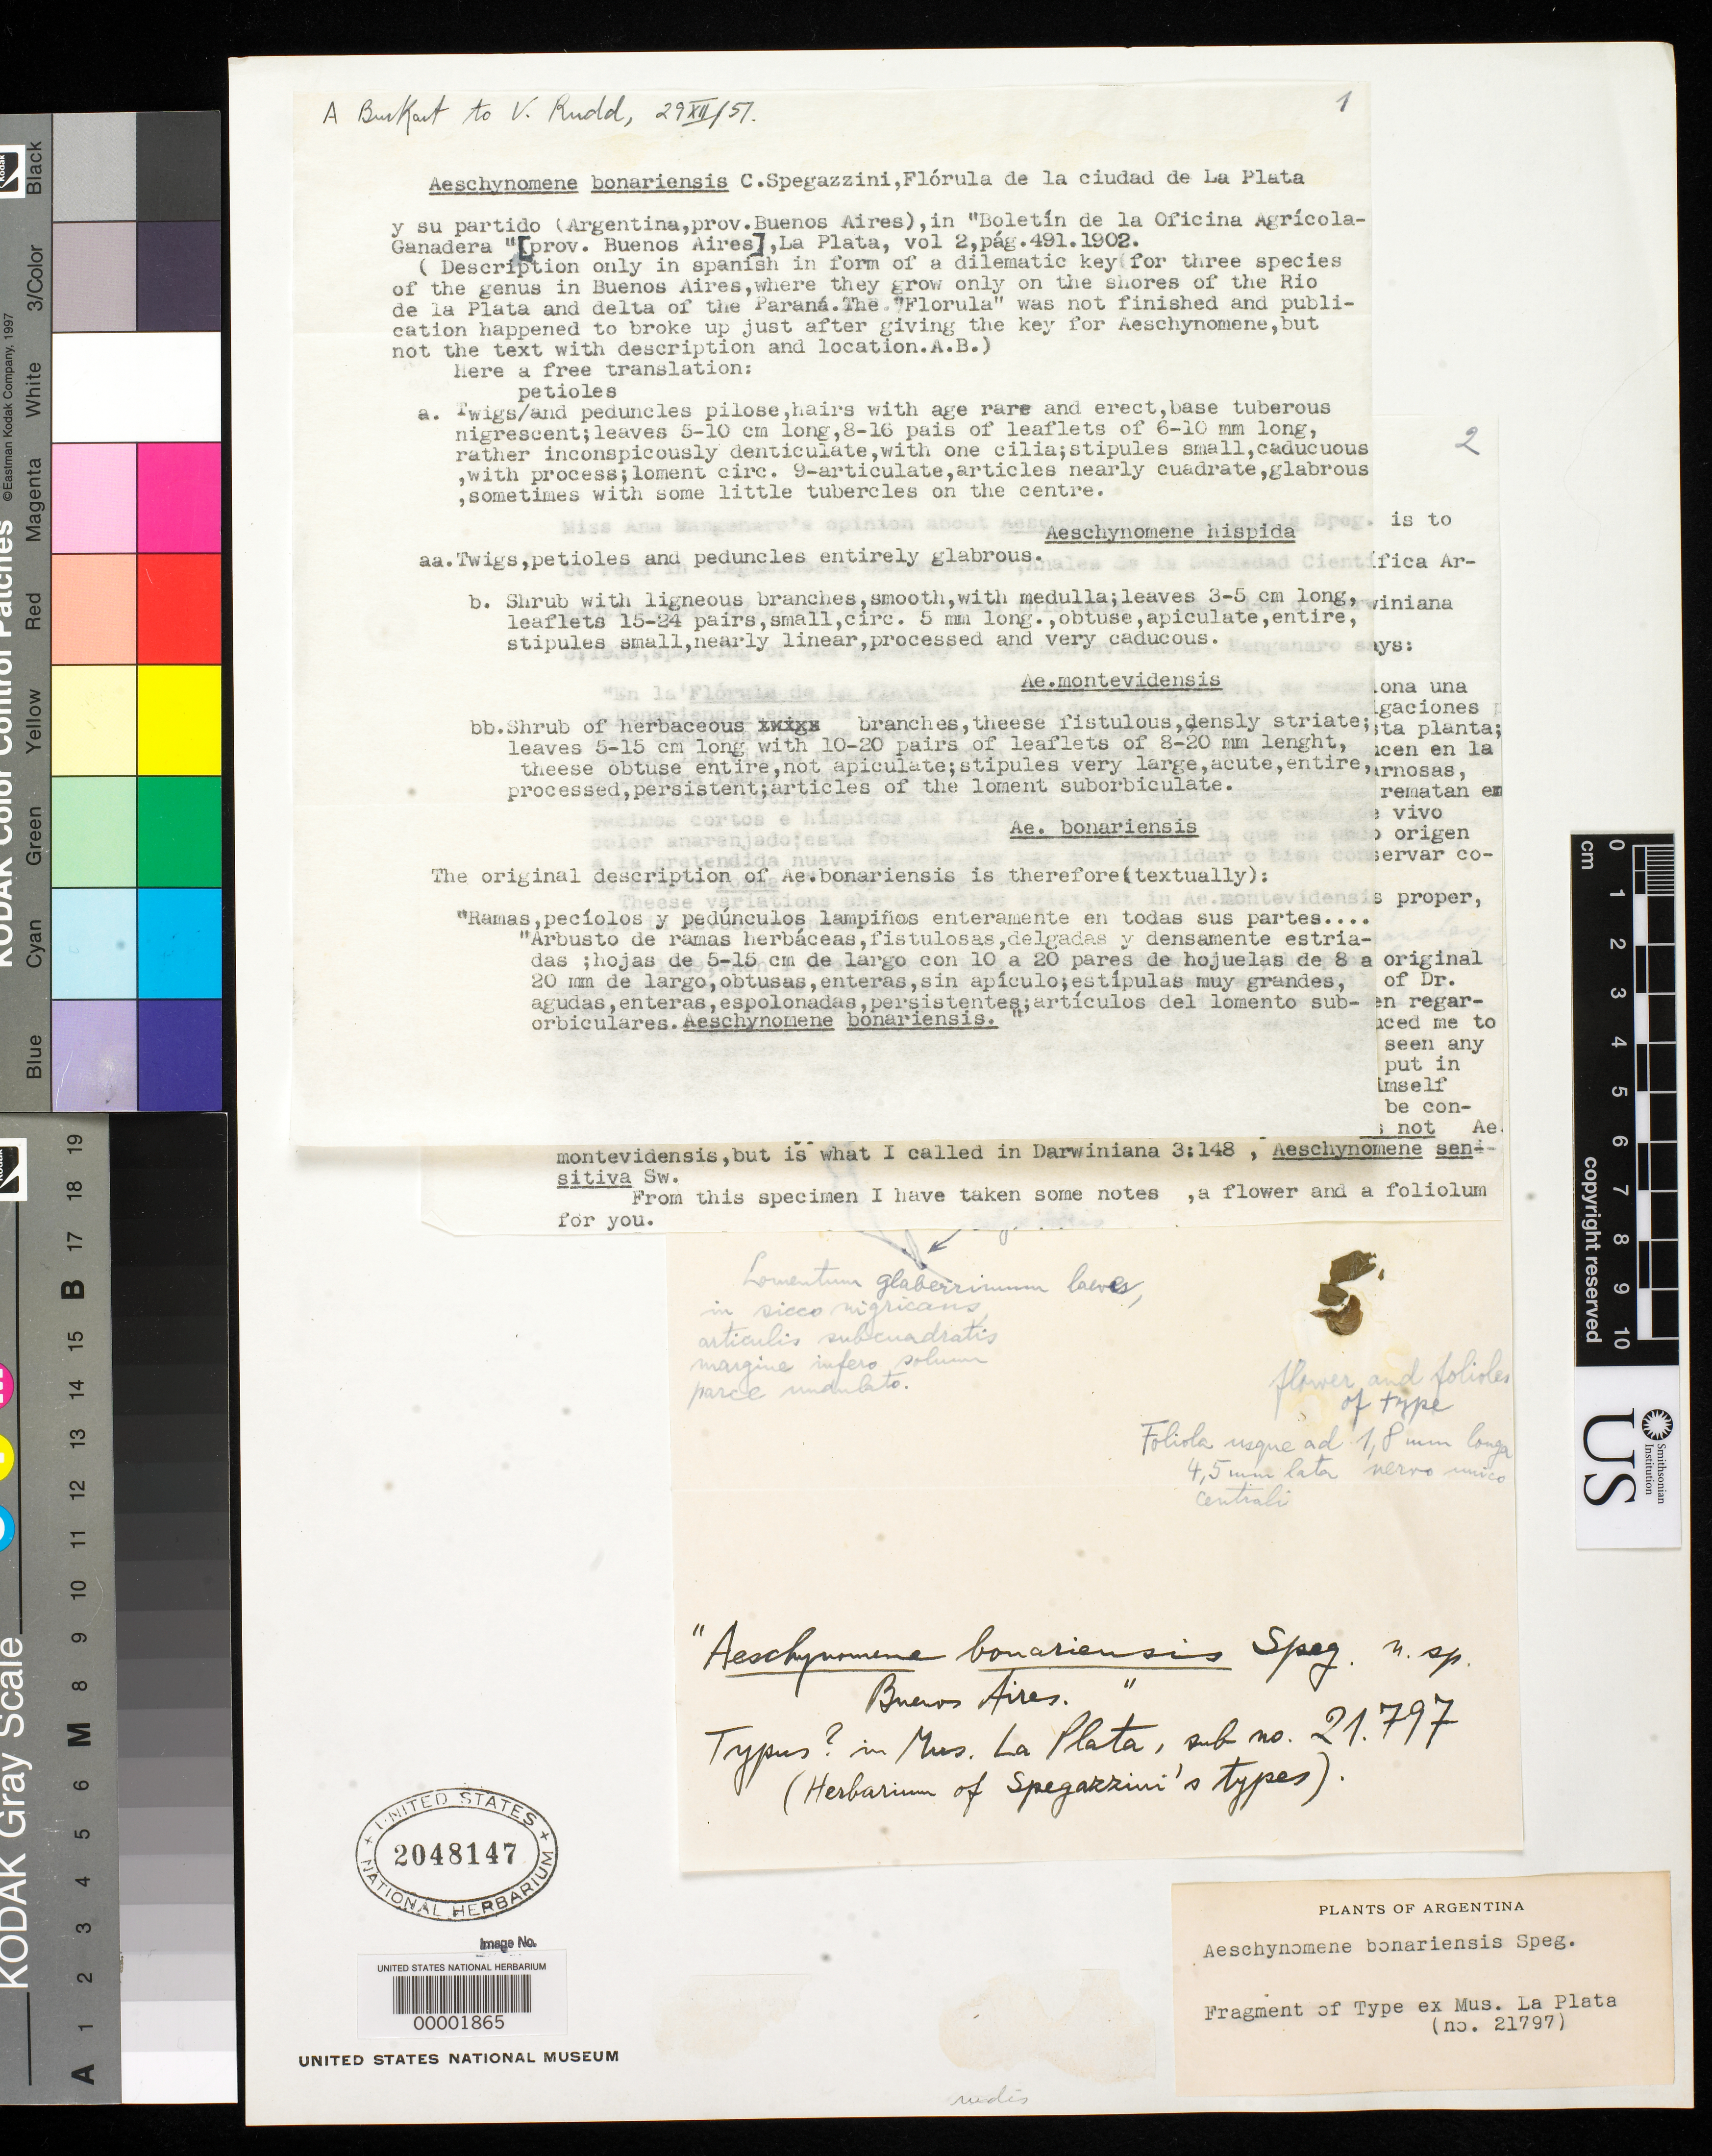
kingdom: Plantae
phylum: Tracheophyta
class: Magnoliopsida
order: Fabales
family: Fabaceae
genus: Aeschynomene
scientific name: Aeschynomene bonariensis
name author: Speg.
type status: Type Material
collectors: C. L. Spegazzini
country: Argentina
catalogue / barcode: US 2048147